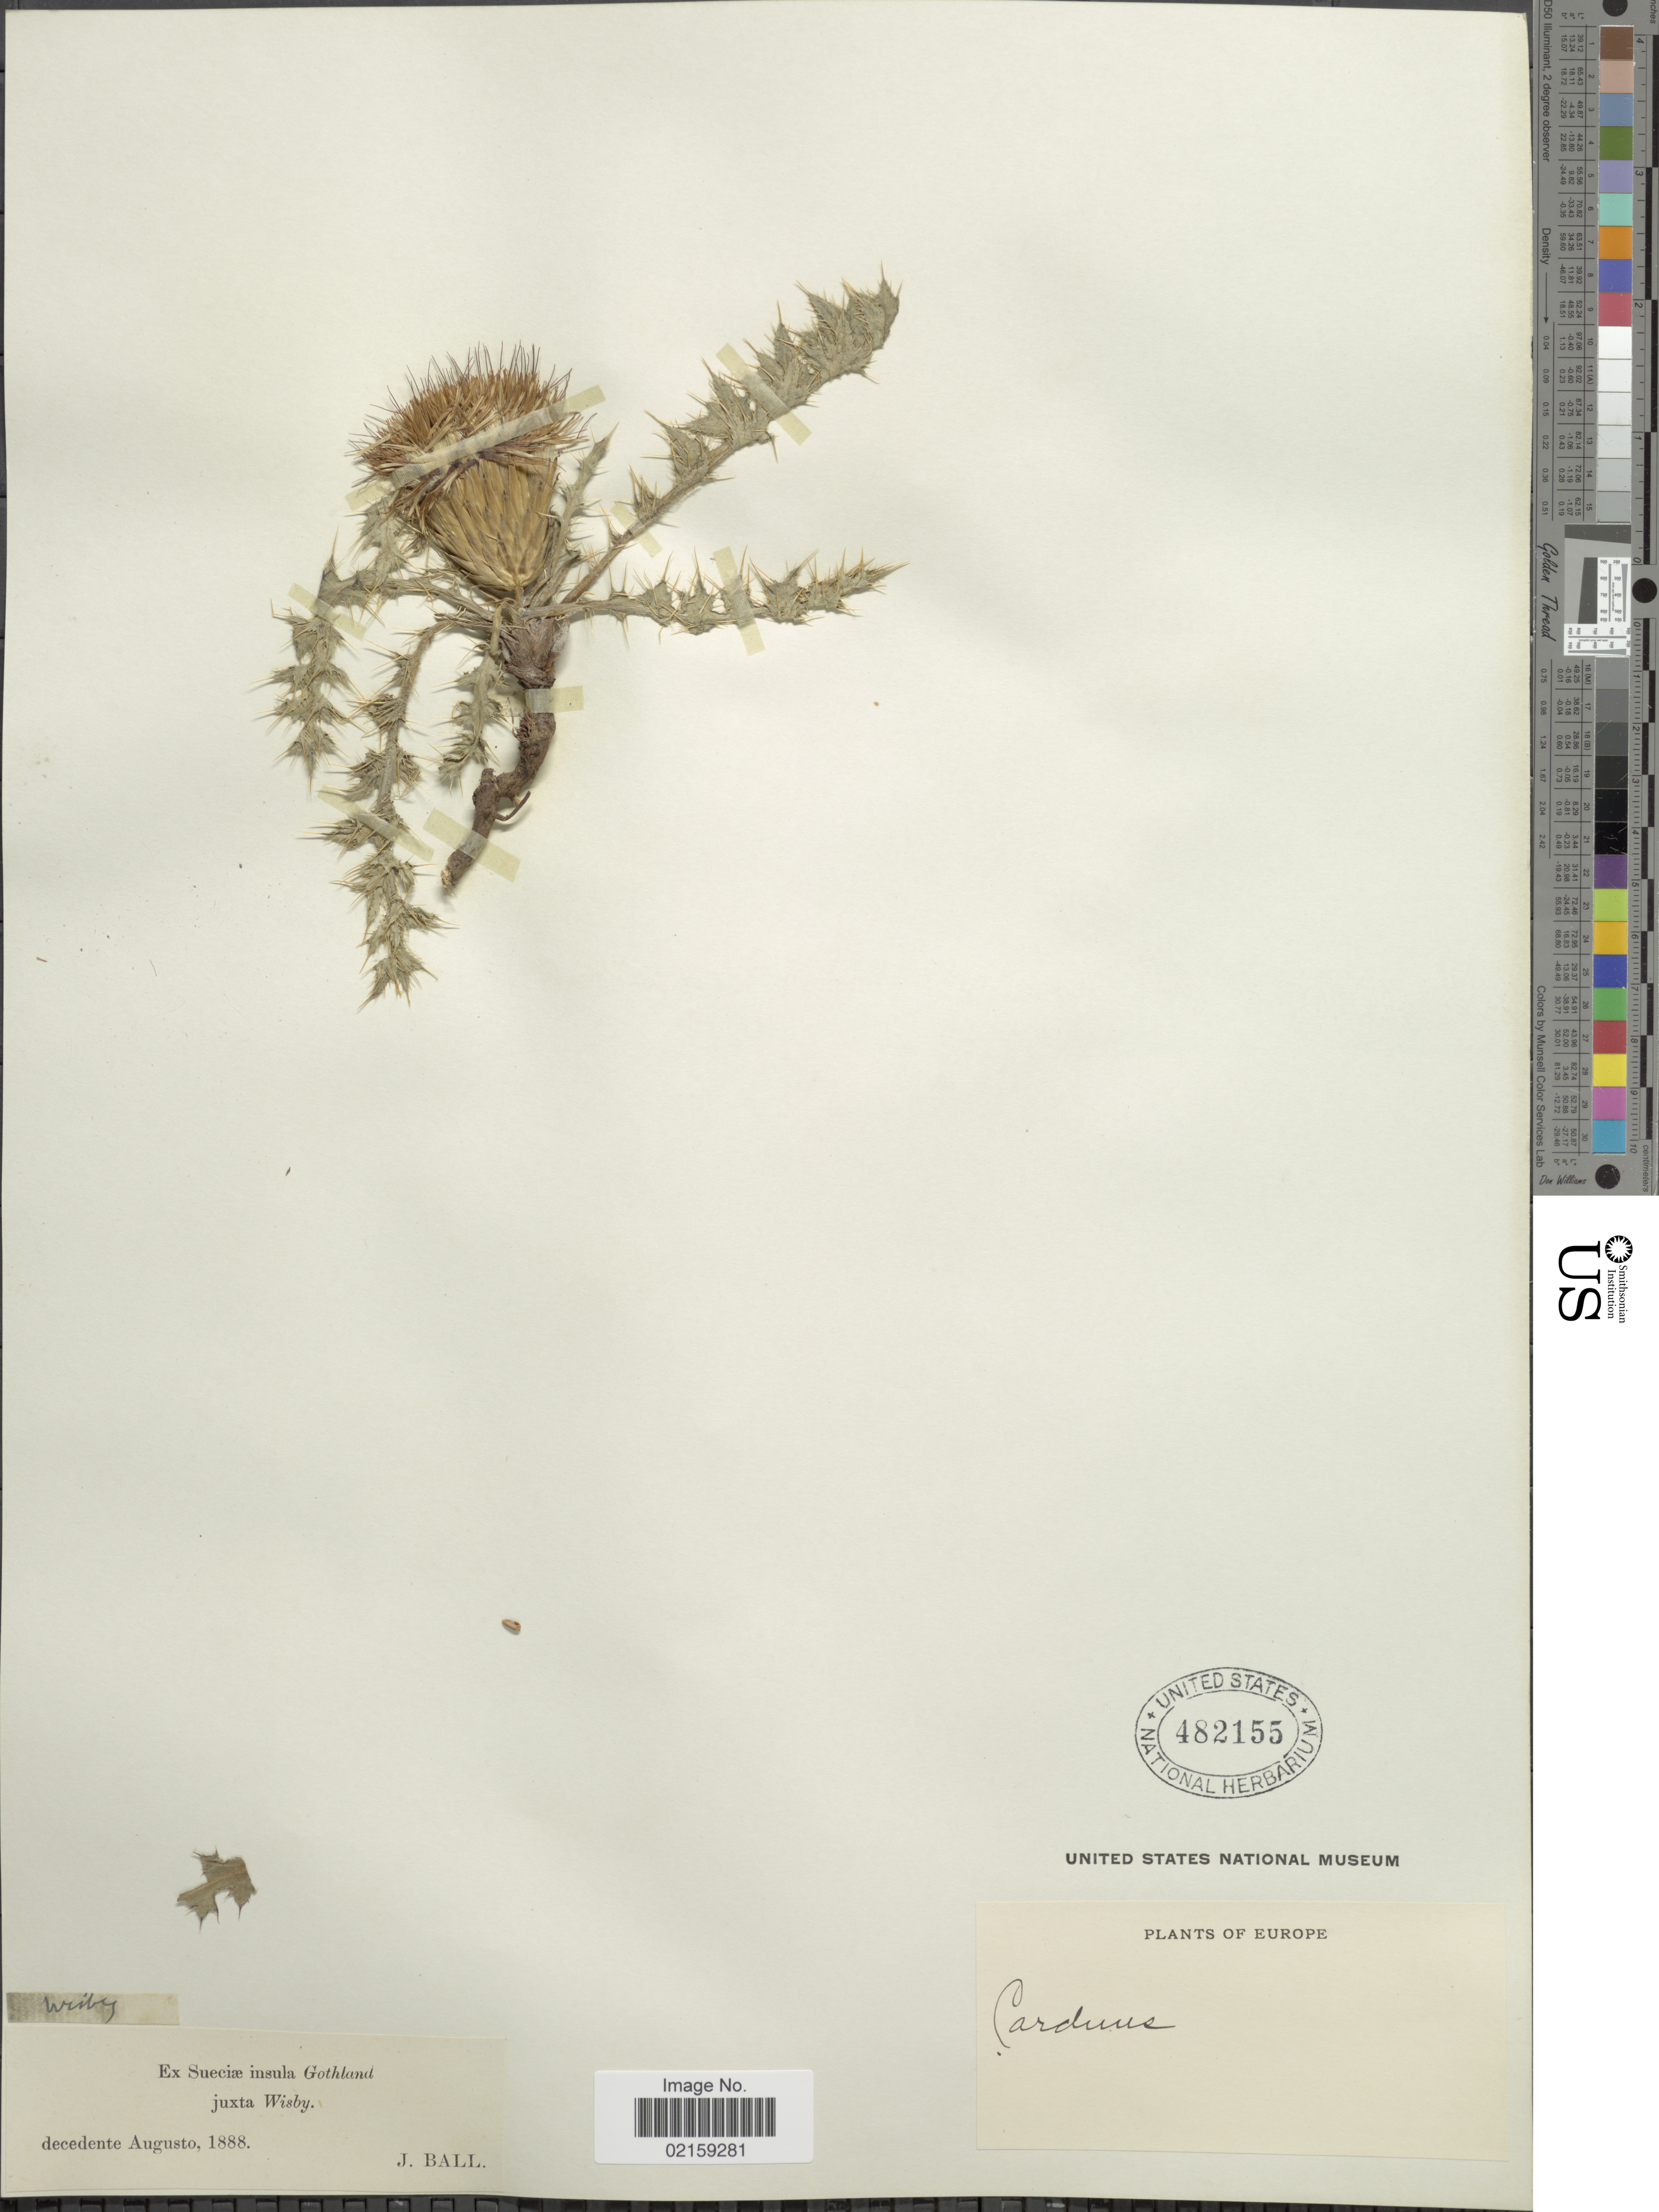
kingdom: Plantae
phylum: Tracheophyta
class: Magnoliopsida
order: Asterales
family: Asteraceae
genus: Cirsium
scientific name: Cirsium sp.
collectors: J. Ball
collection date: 1888-08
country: Sweden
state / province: Gotland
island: Gotland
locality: Ex Sueciæ insula Gothland juxta Wisby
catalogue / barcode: US 482155